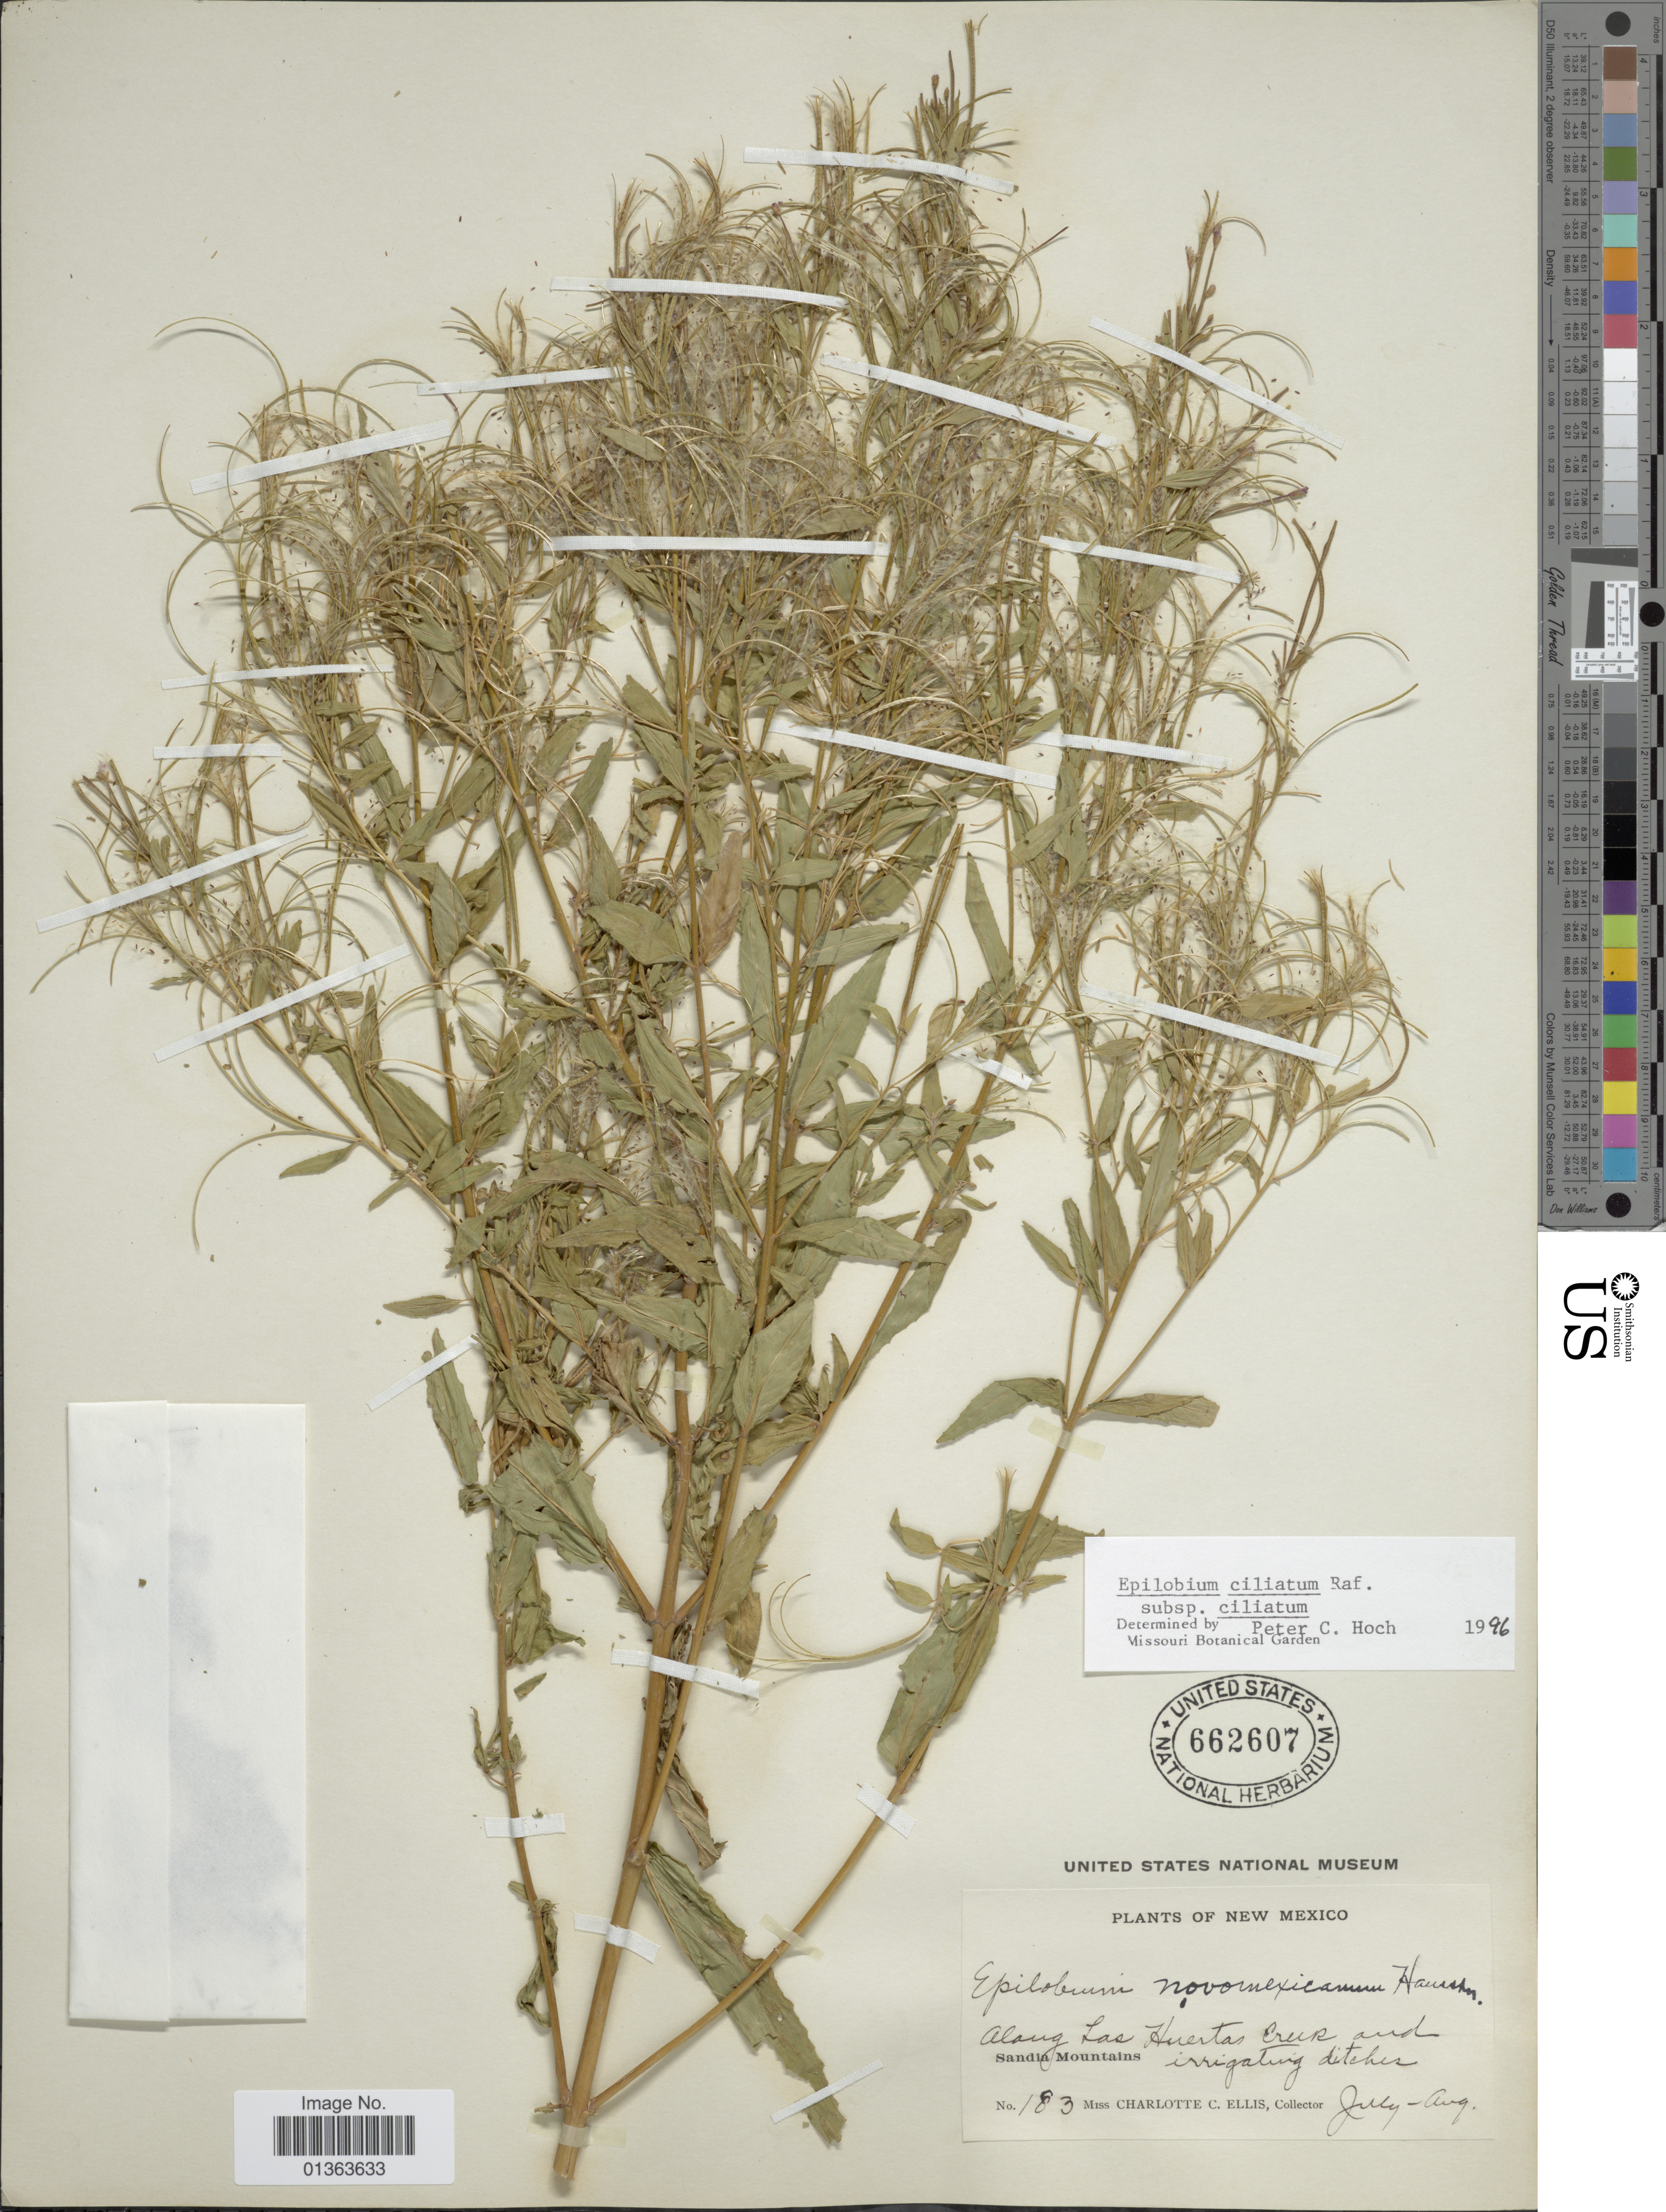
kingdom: Plantae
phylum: Tracheophyta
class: Magnoliopsida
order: Myrtales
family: Onagraceae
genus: Epilobium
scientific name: Epilobium ciliatum subsp. ciliatum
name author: Raf.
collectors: C. C. Ellis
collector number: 183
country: United States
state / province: New Mexico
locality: Along Las Huertas Creek and irrigating ditches. Sandia Mountains.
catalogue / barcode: US 662607